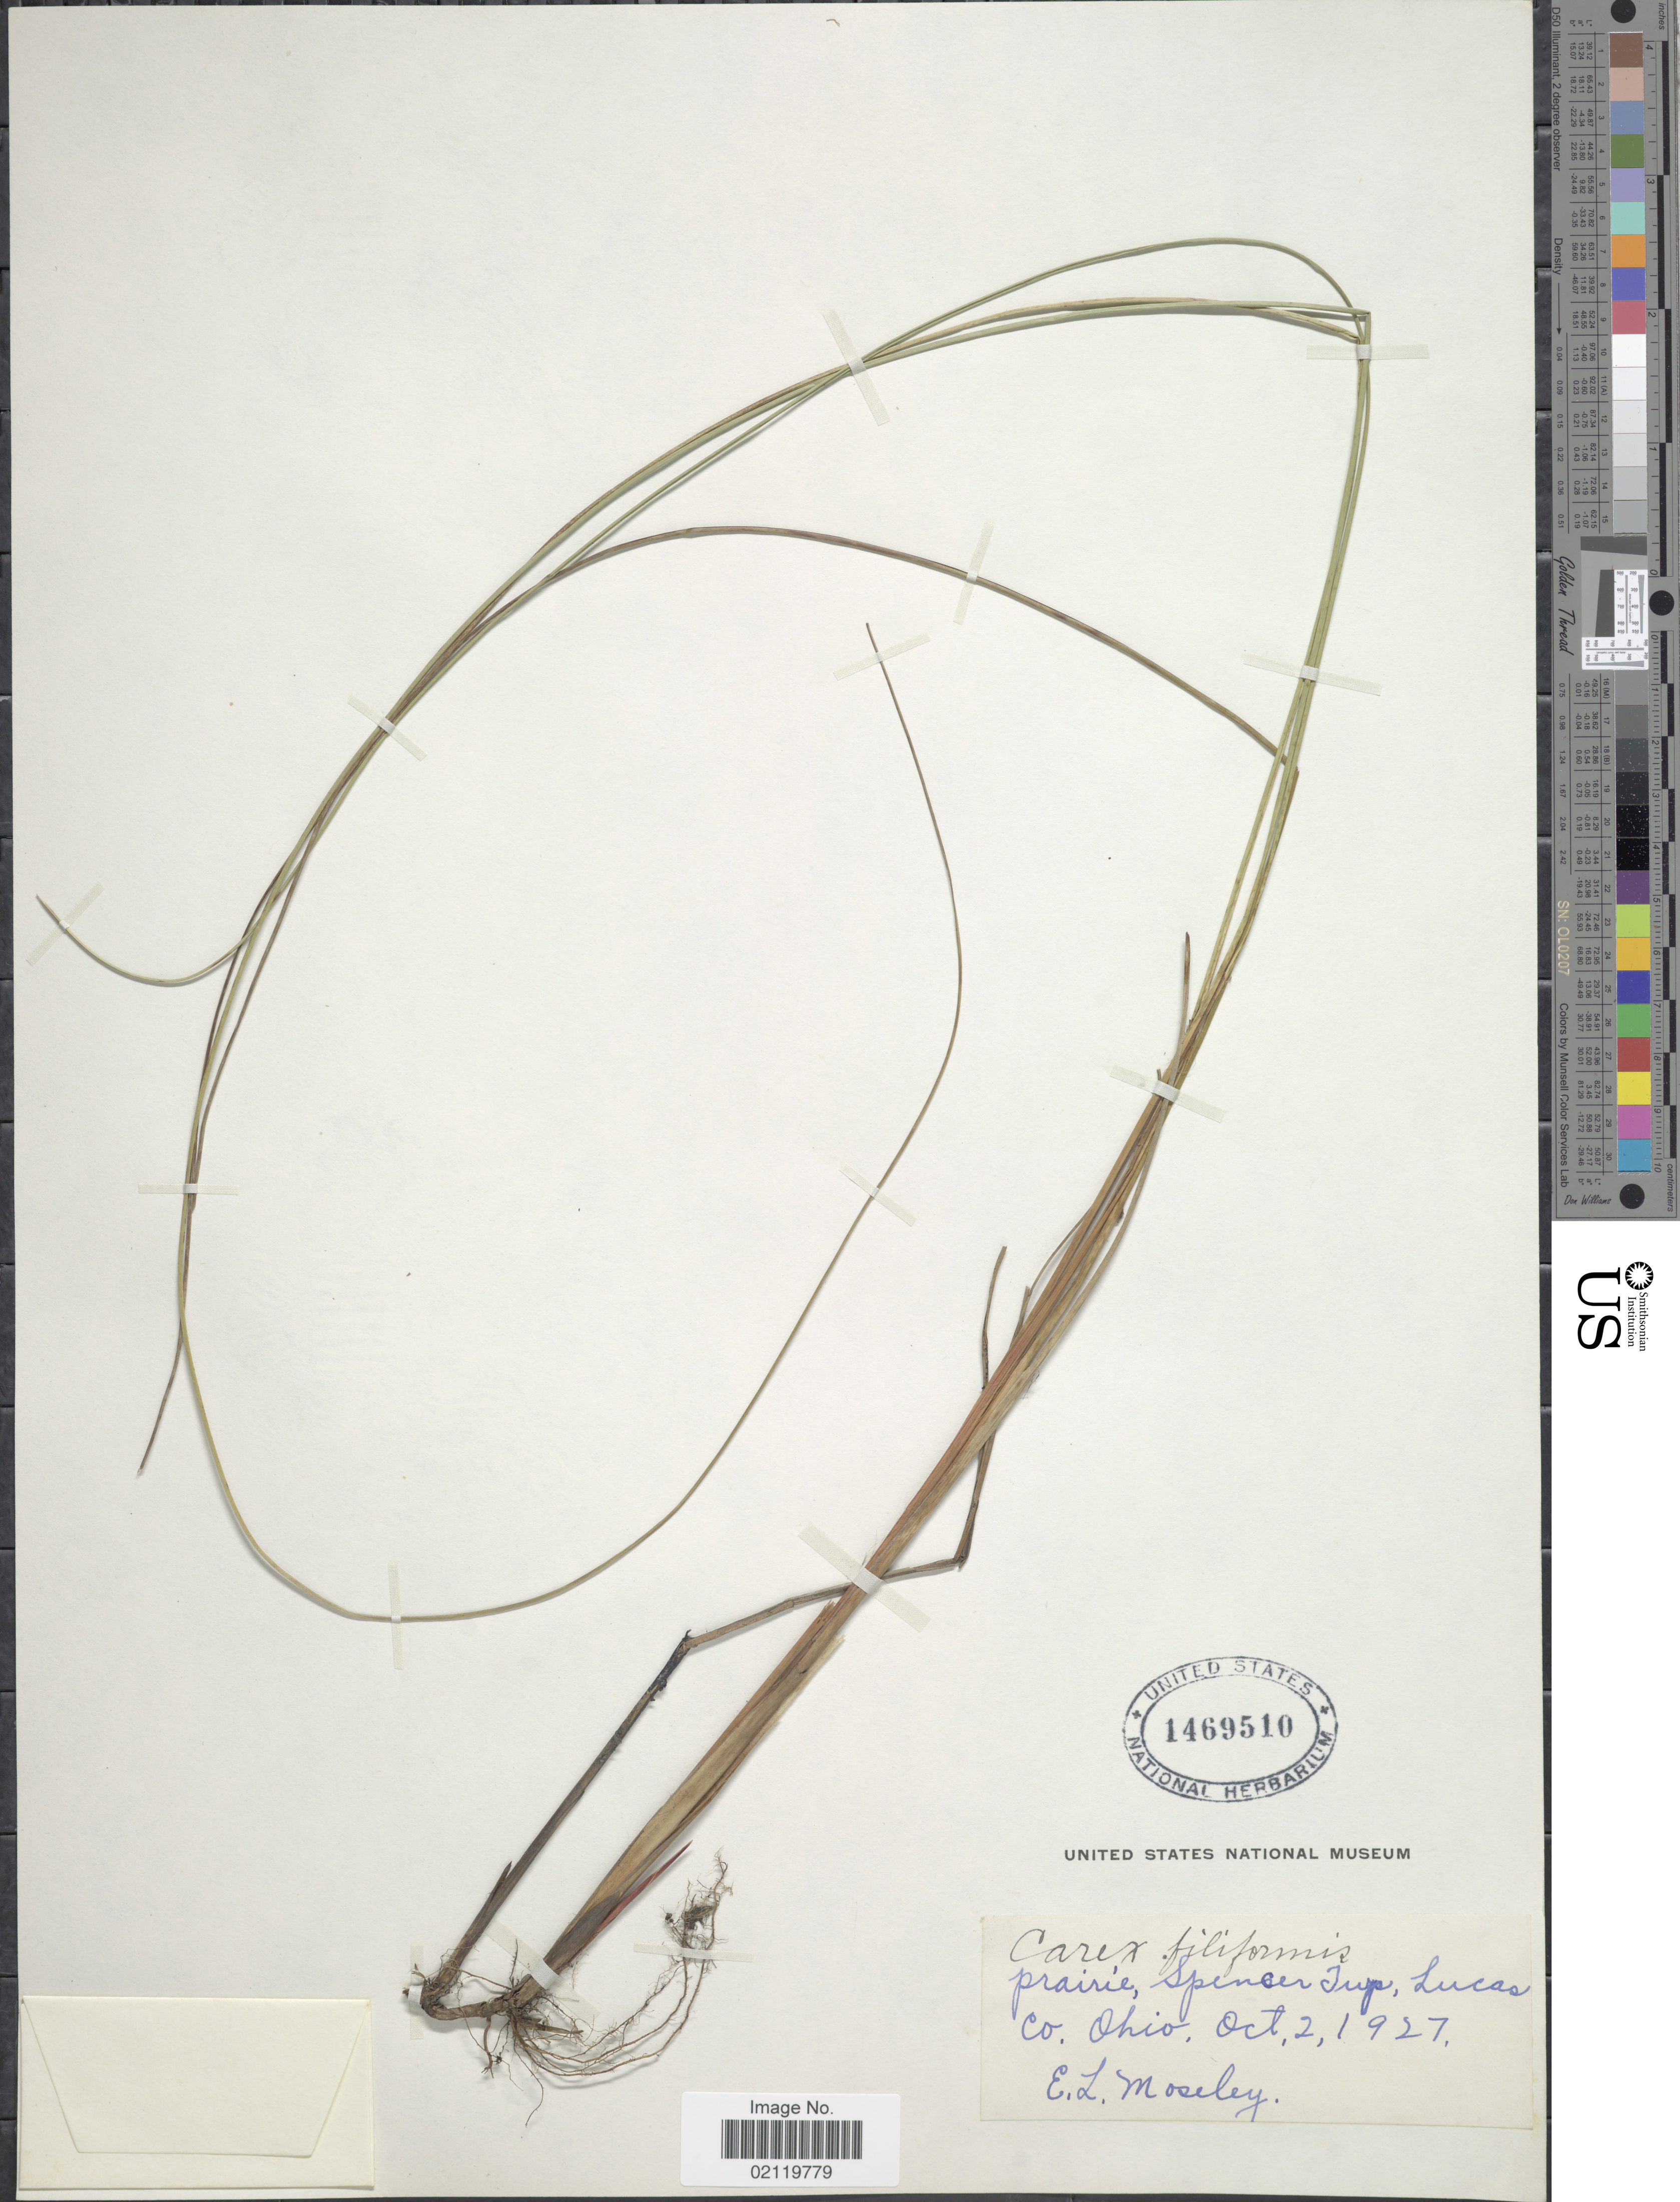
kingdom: Plantae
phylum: Tracheophyta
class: Liliopsida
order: Poales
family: Cyperaceae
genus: Carex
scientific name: Carex lasiocarpa var. americana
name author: Fernald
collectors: E. Moseley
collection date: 1927-10-02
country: United States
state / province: Ohio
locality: Spencer Tup, Lucas Co.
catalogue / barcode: US 1469510